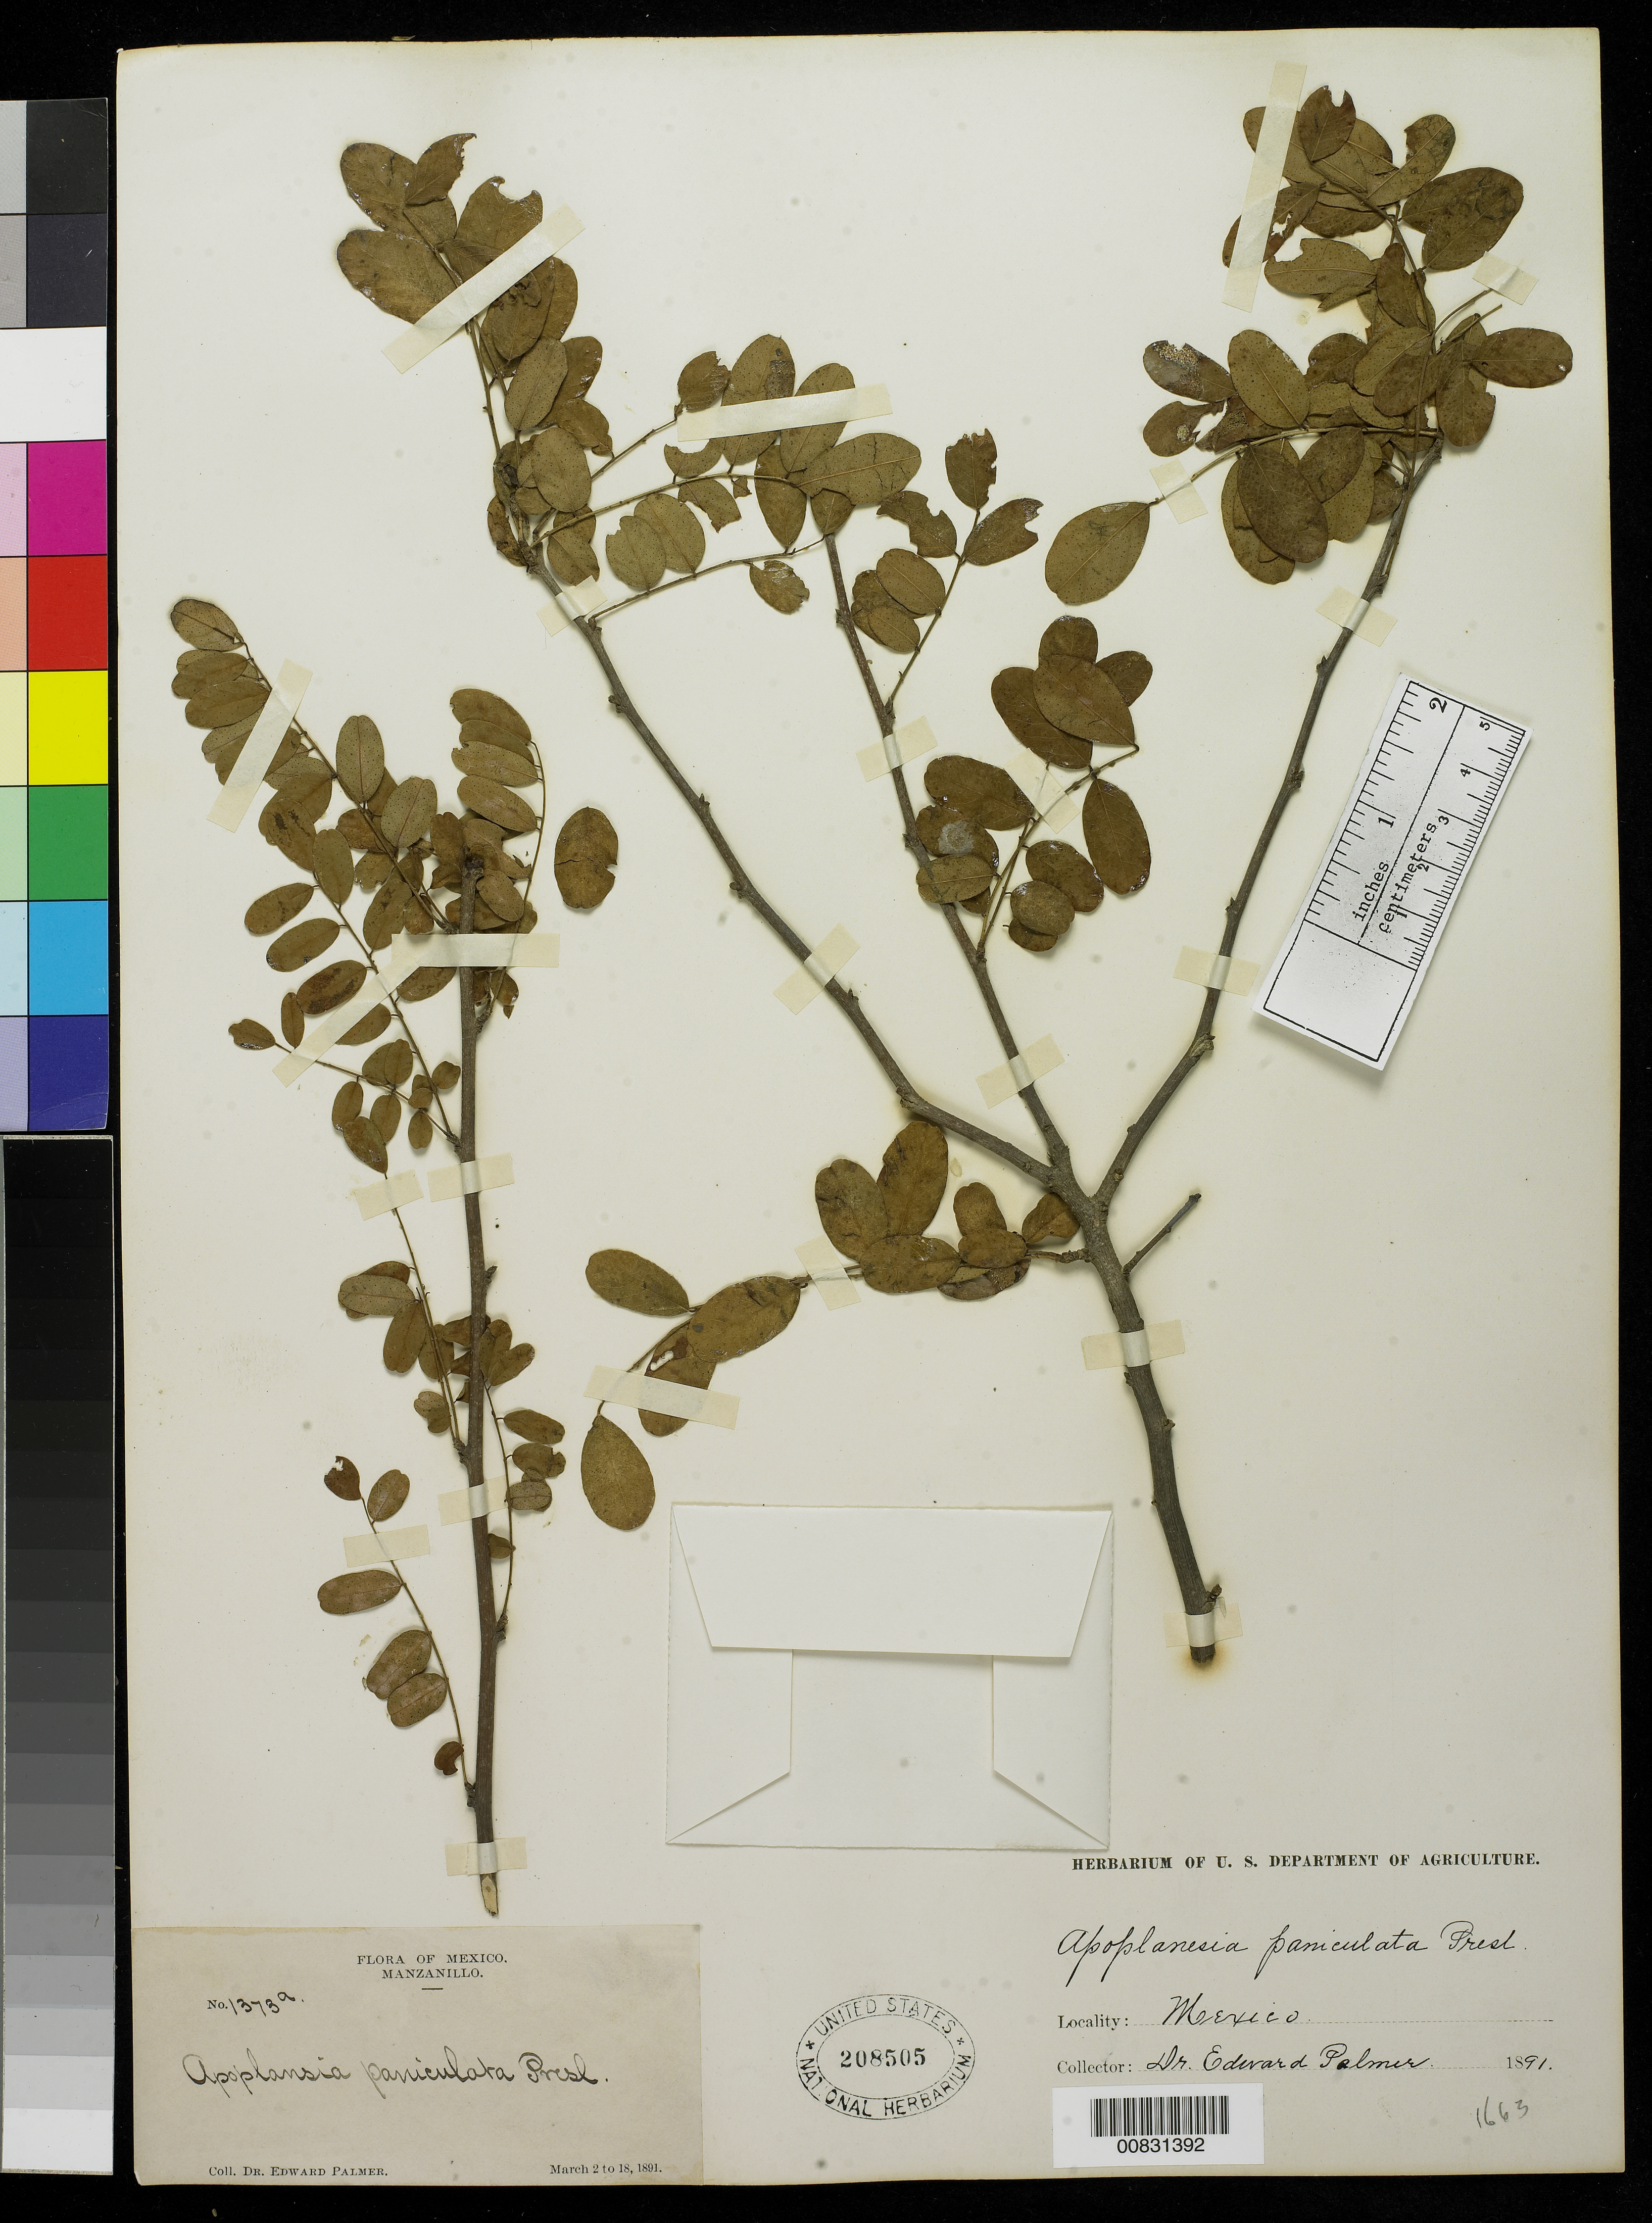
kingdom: Plantae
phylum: Tracheophyta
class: Magnoliopsida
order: Fabales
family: Fabaceae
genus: Apoplanesia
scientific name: Apoplanesia paniculata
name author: C. Presl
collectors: E. Palmer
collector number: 1373a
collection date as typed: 02 Mar 1891 to 18 Mar 1891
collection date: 1891-03-02/1891-03-18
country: Mexico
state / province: Colima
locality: Manzanillo, Colima.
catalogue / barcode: US 208505